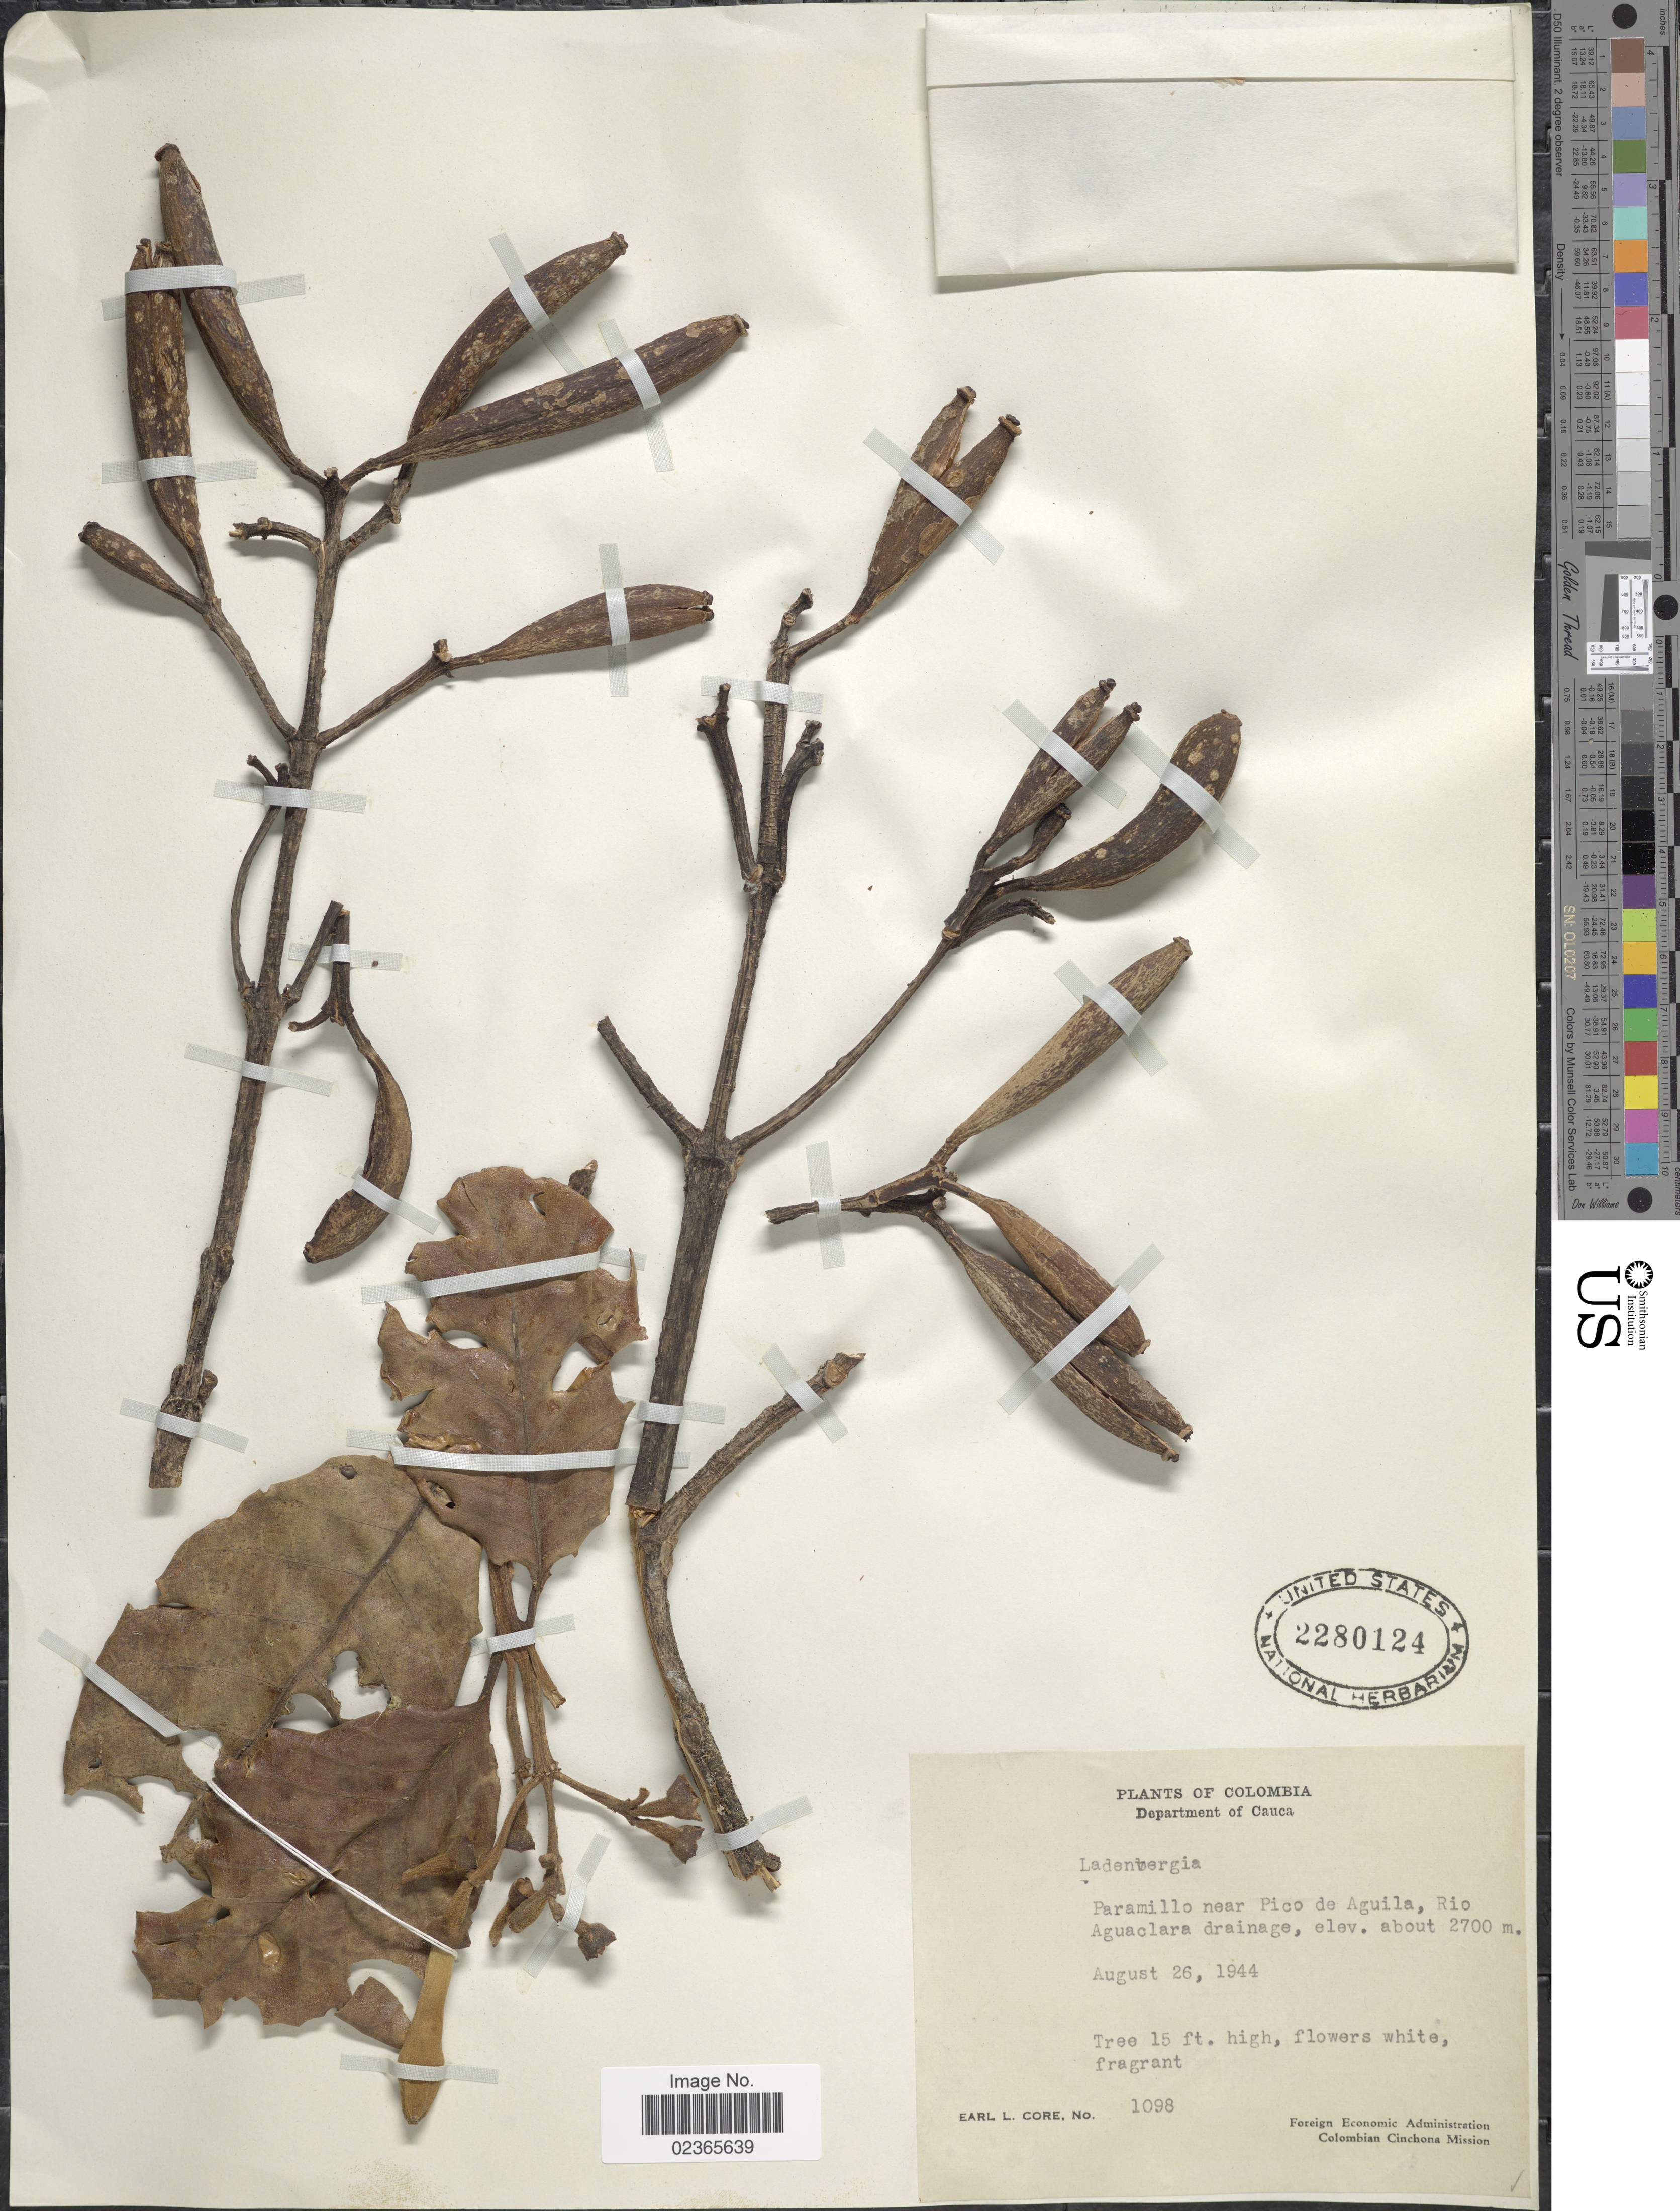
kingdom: Plantae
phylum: Tracheophyta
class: Magnoliopsida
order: Gentianales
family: Rubiaceae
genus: Ladenbergia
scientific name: Ladenbergia sp.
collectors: E. L. Core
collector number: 1098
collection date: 1944-08-26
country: Colombia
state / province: Cauca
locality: Paramillo near Pico de Aguila, Rio Aguaclara drainage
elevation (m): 2700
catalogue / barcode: US 2280124